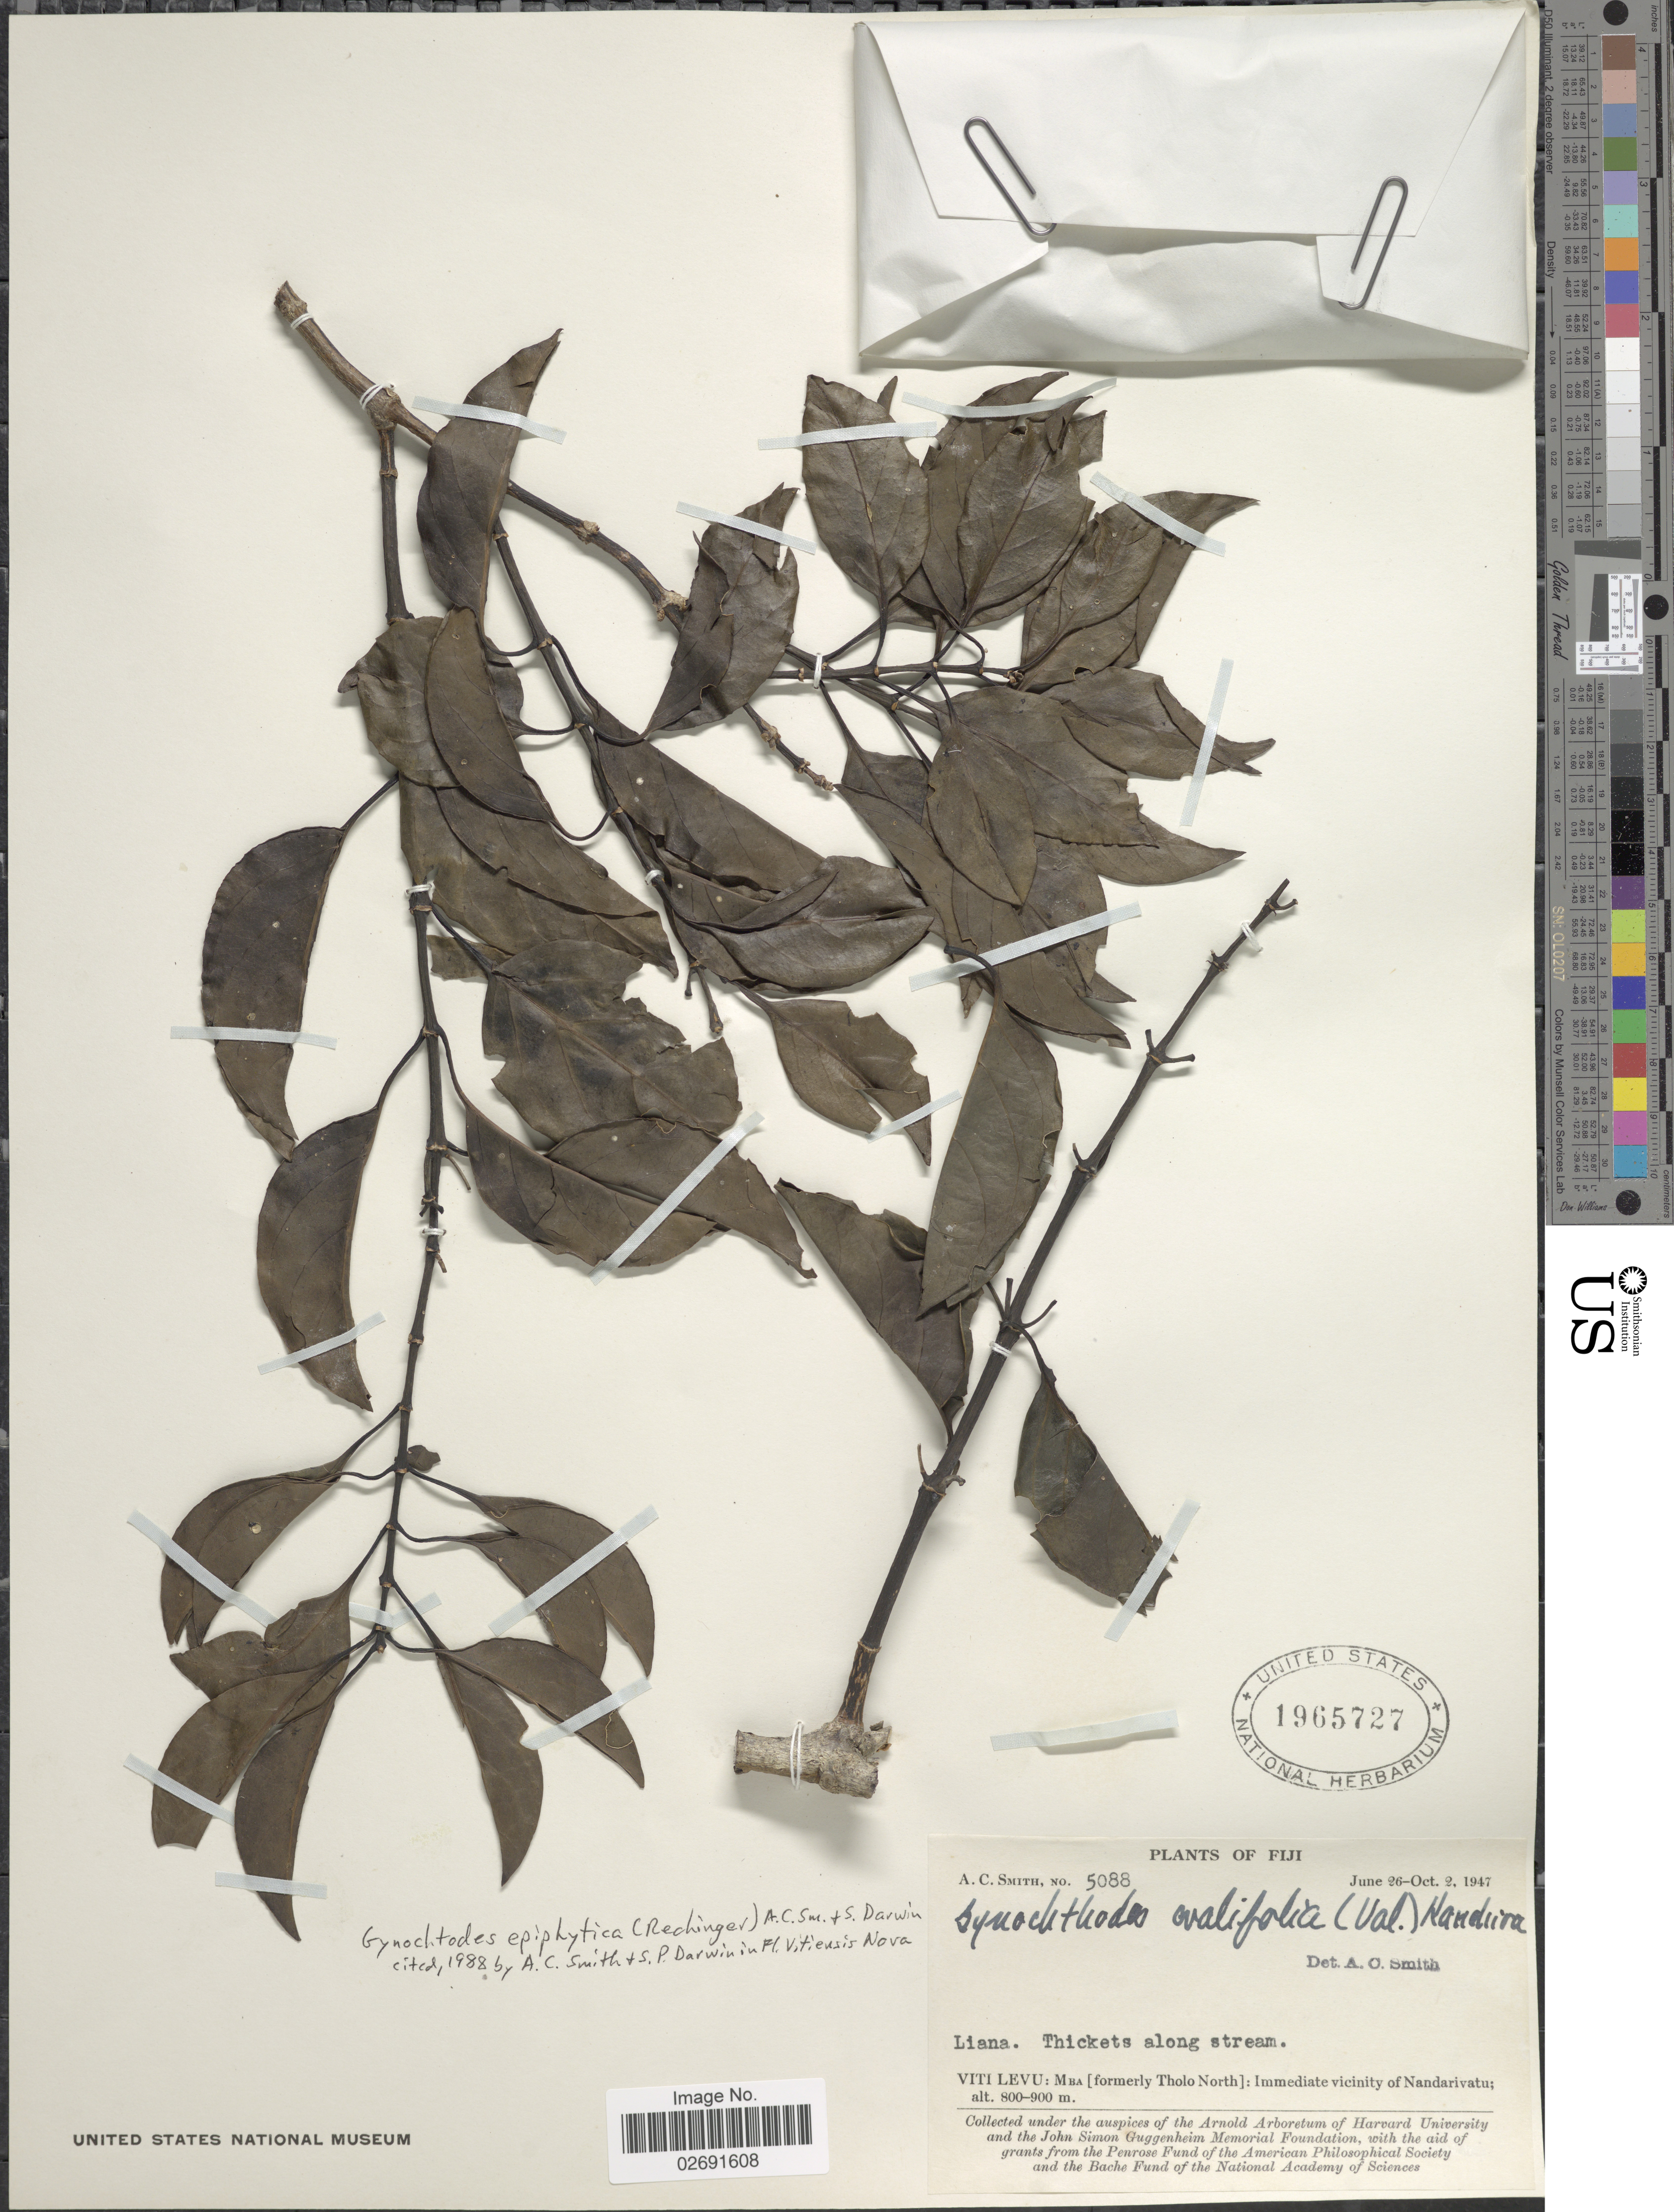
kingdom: Plantae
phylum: Tracheophyta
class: Magnoliopsida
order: Gentianales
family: Rubiaceae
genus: Gynochthodes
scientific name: Gynochthodes epiphytica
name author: (Rech. f.) A.C. Sm. & S.P. Darwin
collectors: A. C. Smith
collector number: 5088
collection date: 1947-06-26/1947-10-02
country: Fiji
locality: Thickets along stream, Viti Levu: MBA (formerly Tholo North): immediate vicinity of Nandarivatu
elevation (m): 800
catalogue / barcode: US 1965727